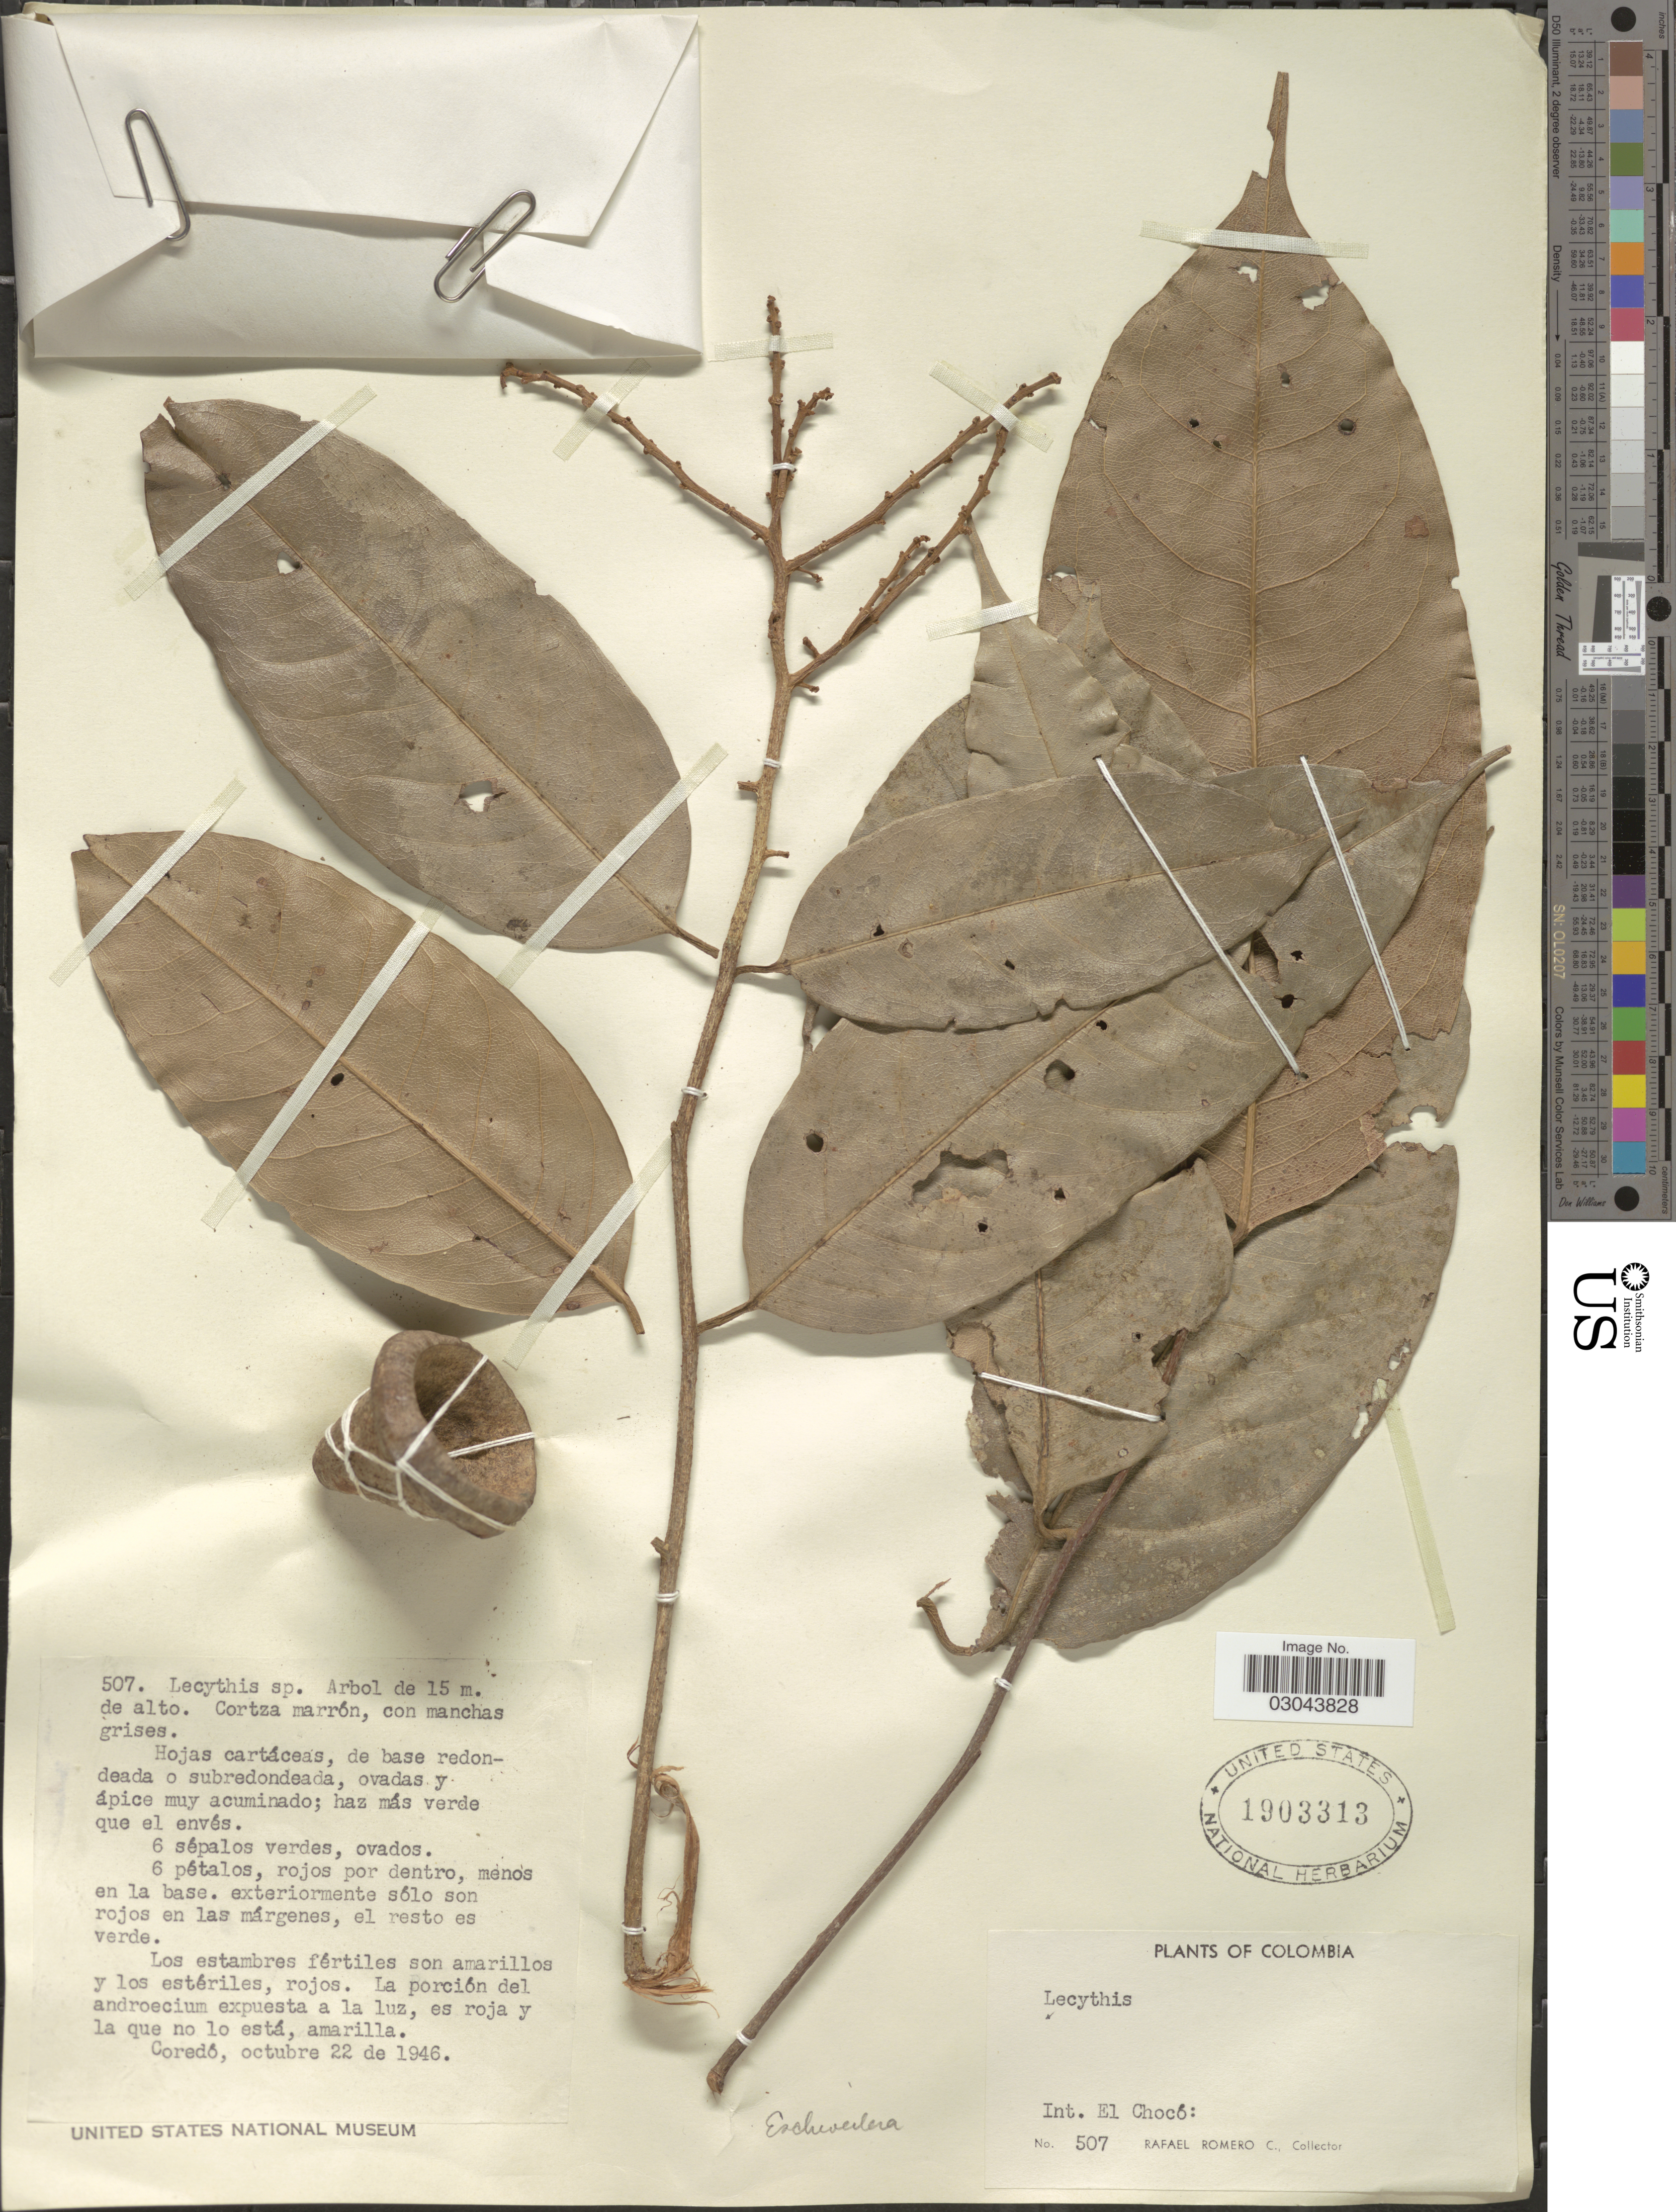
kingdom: Plantae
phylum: Tracheophyta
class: Magnoliopsida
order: Ericales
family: Lecythidaceae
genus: Eschweilera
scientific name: Eschweilera sp.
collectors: R. Romero Castañeda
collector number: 507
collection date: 1946-10-22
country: Colombia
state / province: Chocó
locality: Int. El Chocó. Coredó.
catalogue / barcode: US 1903313